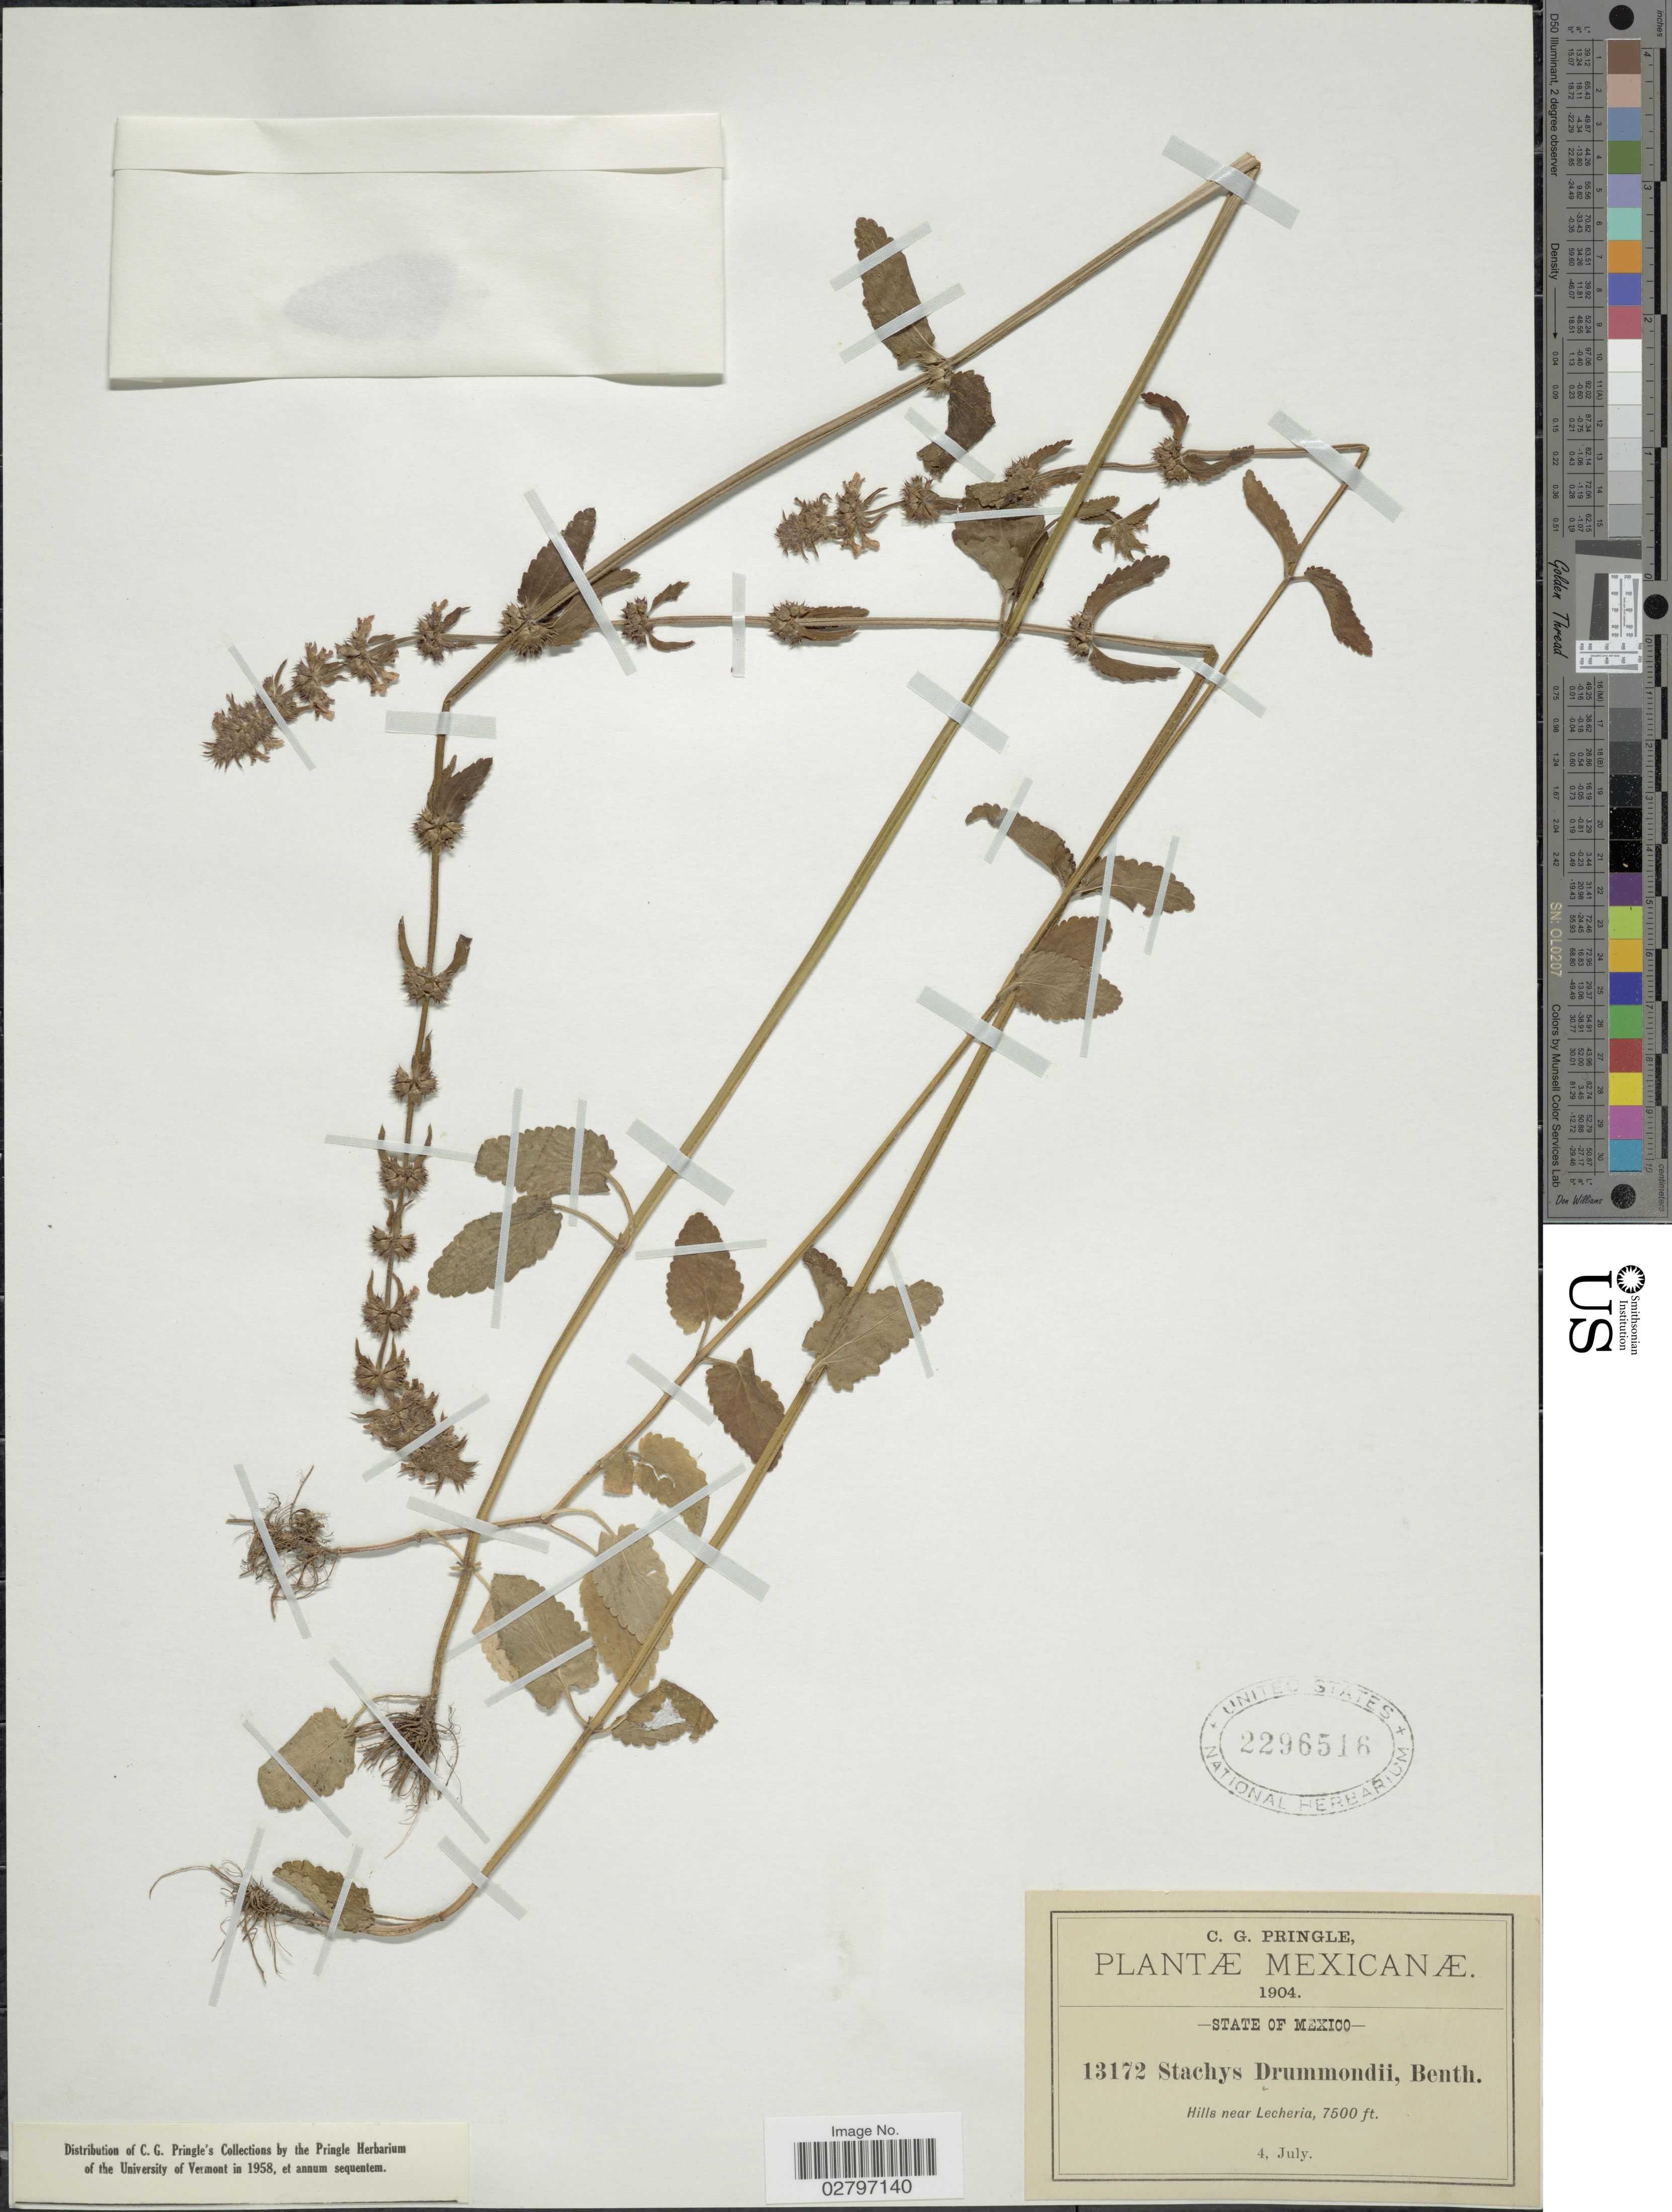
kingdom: Plantae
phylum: Tracheophyta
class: Magnoliopsida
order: Lamiales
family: Lamiaceae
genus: Stachys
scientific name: Stachys drummondii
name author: Benth.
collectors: C. G. Pringle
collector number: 13172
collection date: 1904-07-04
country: Mexico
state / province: México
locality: Hills near Lecheria.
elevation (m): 2286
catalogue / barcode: US 2296516